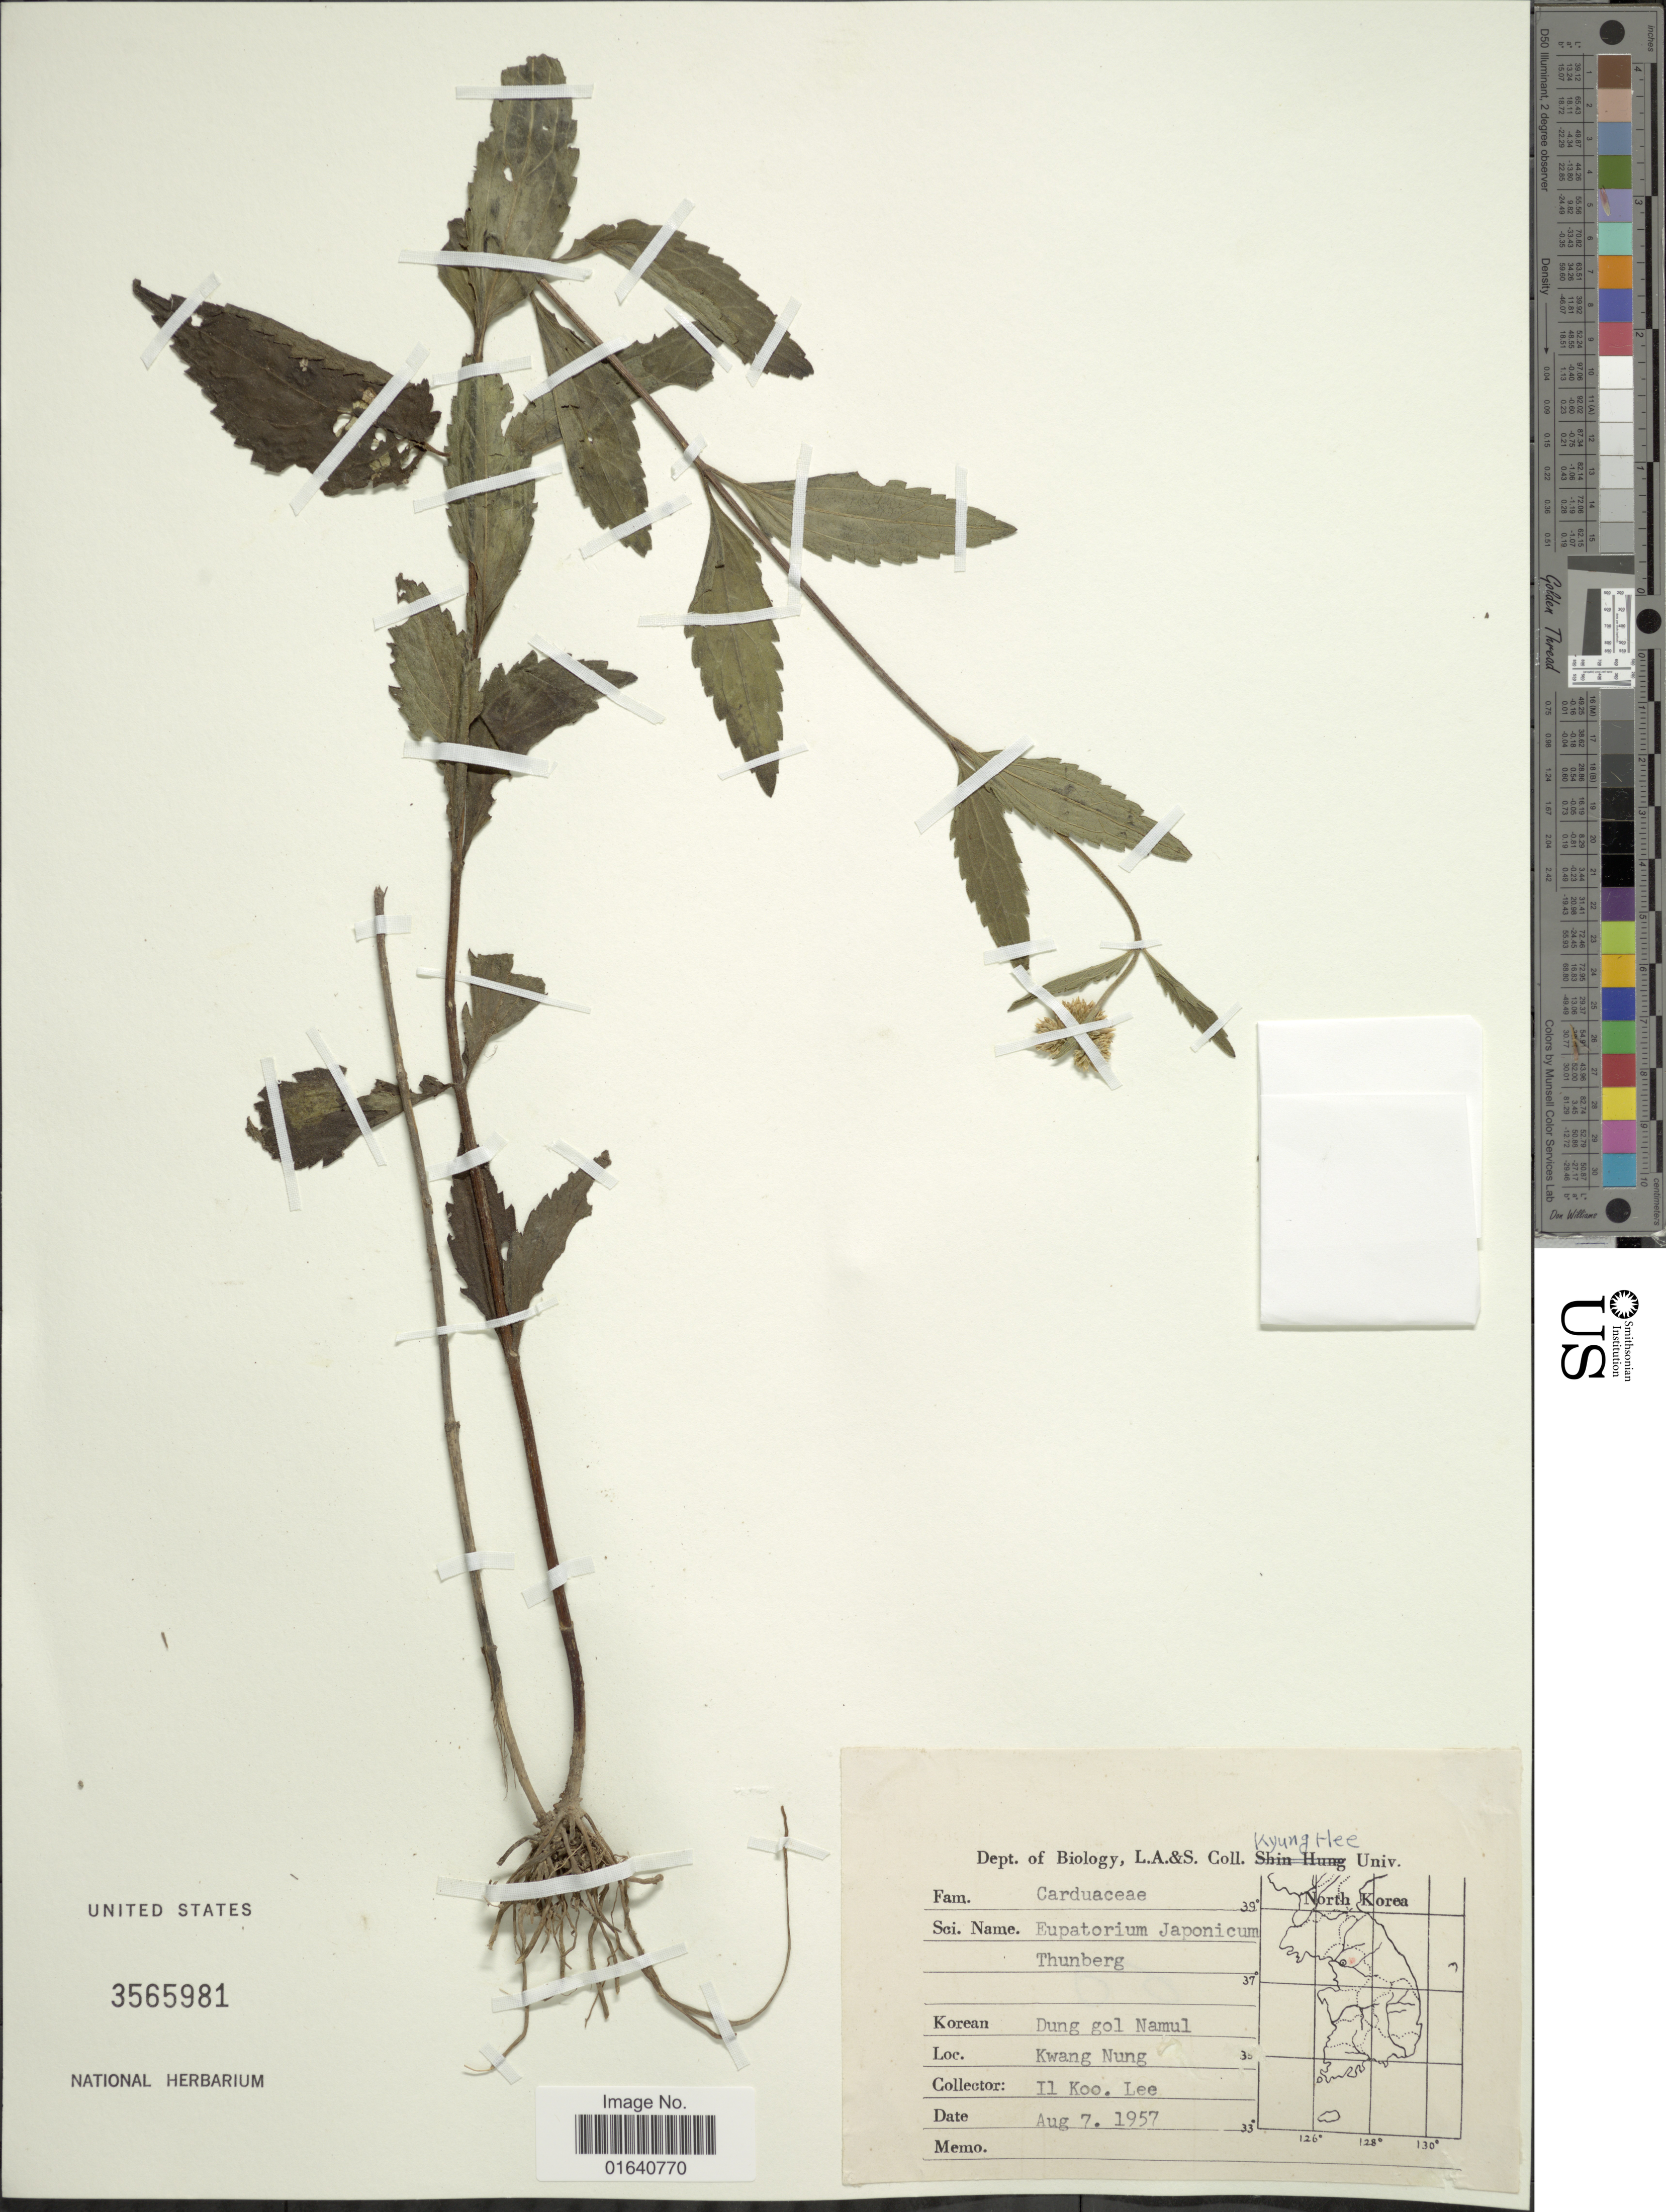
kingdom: Plantae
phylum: Tracheophyta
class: Magnoliopsida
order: Asterales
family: Asteraceae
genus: Eupatorium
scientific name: Eupatorium japonicum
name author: Thunb.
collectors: I. Lee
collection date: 1957-08-07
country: North Korea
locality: Korean Dung gol Namul, Kwang Nung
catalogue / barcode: US 3565981